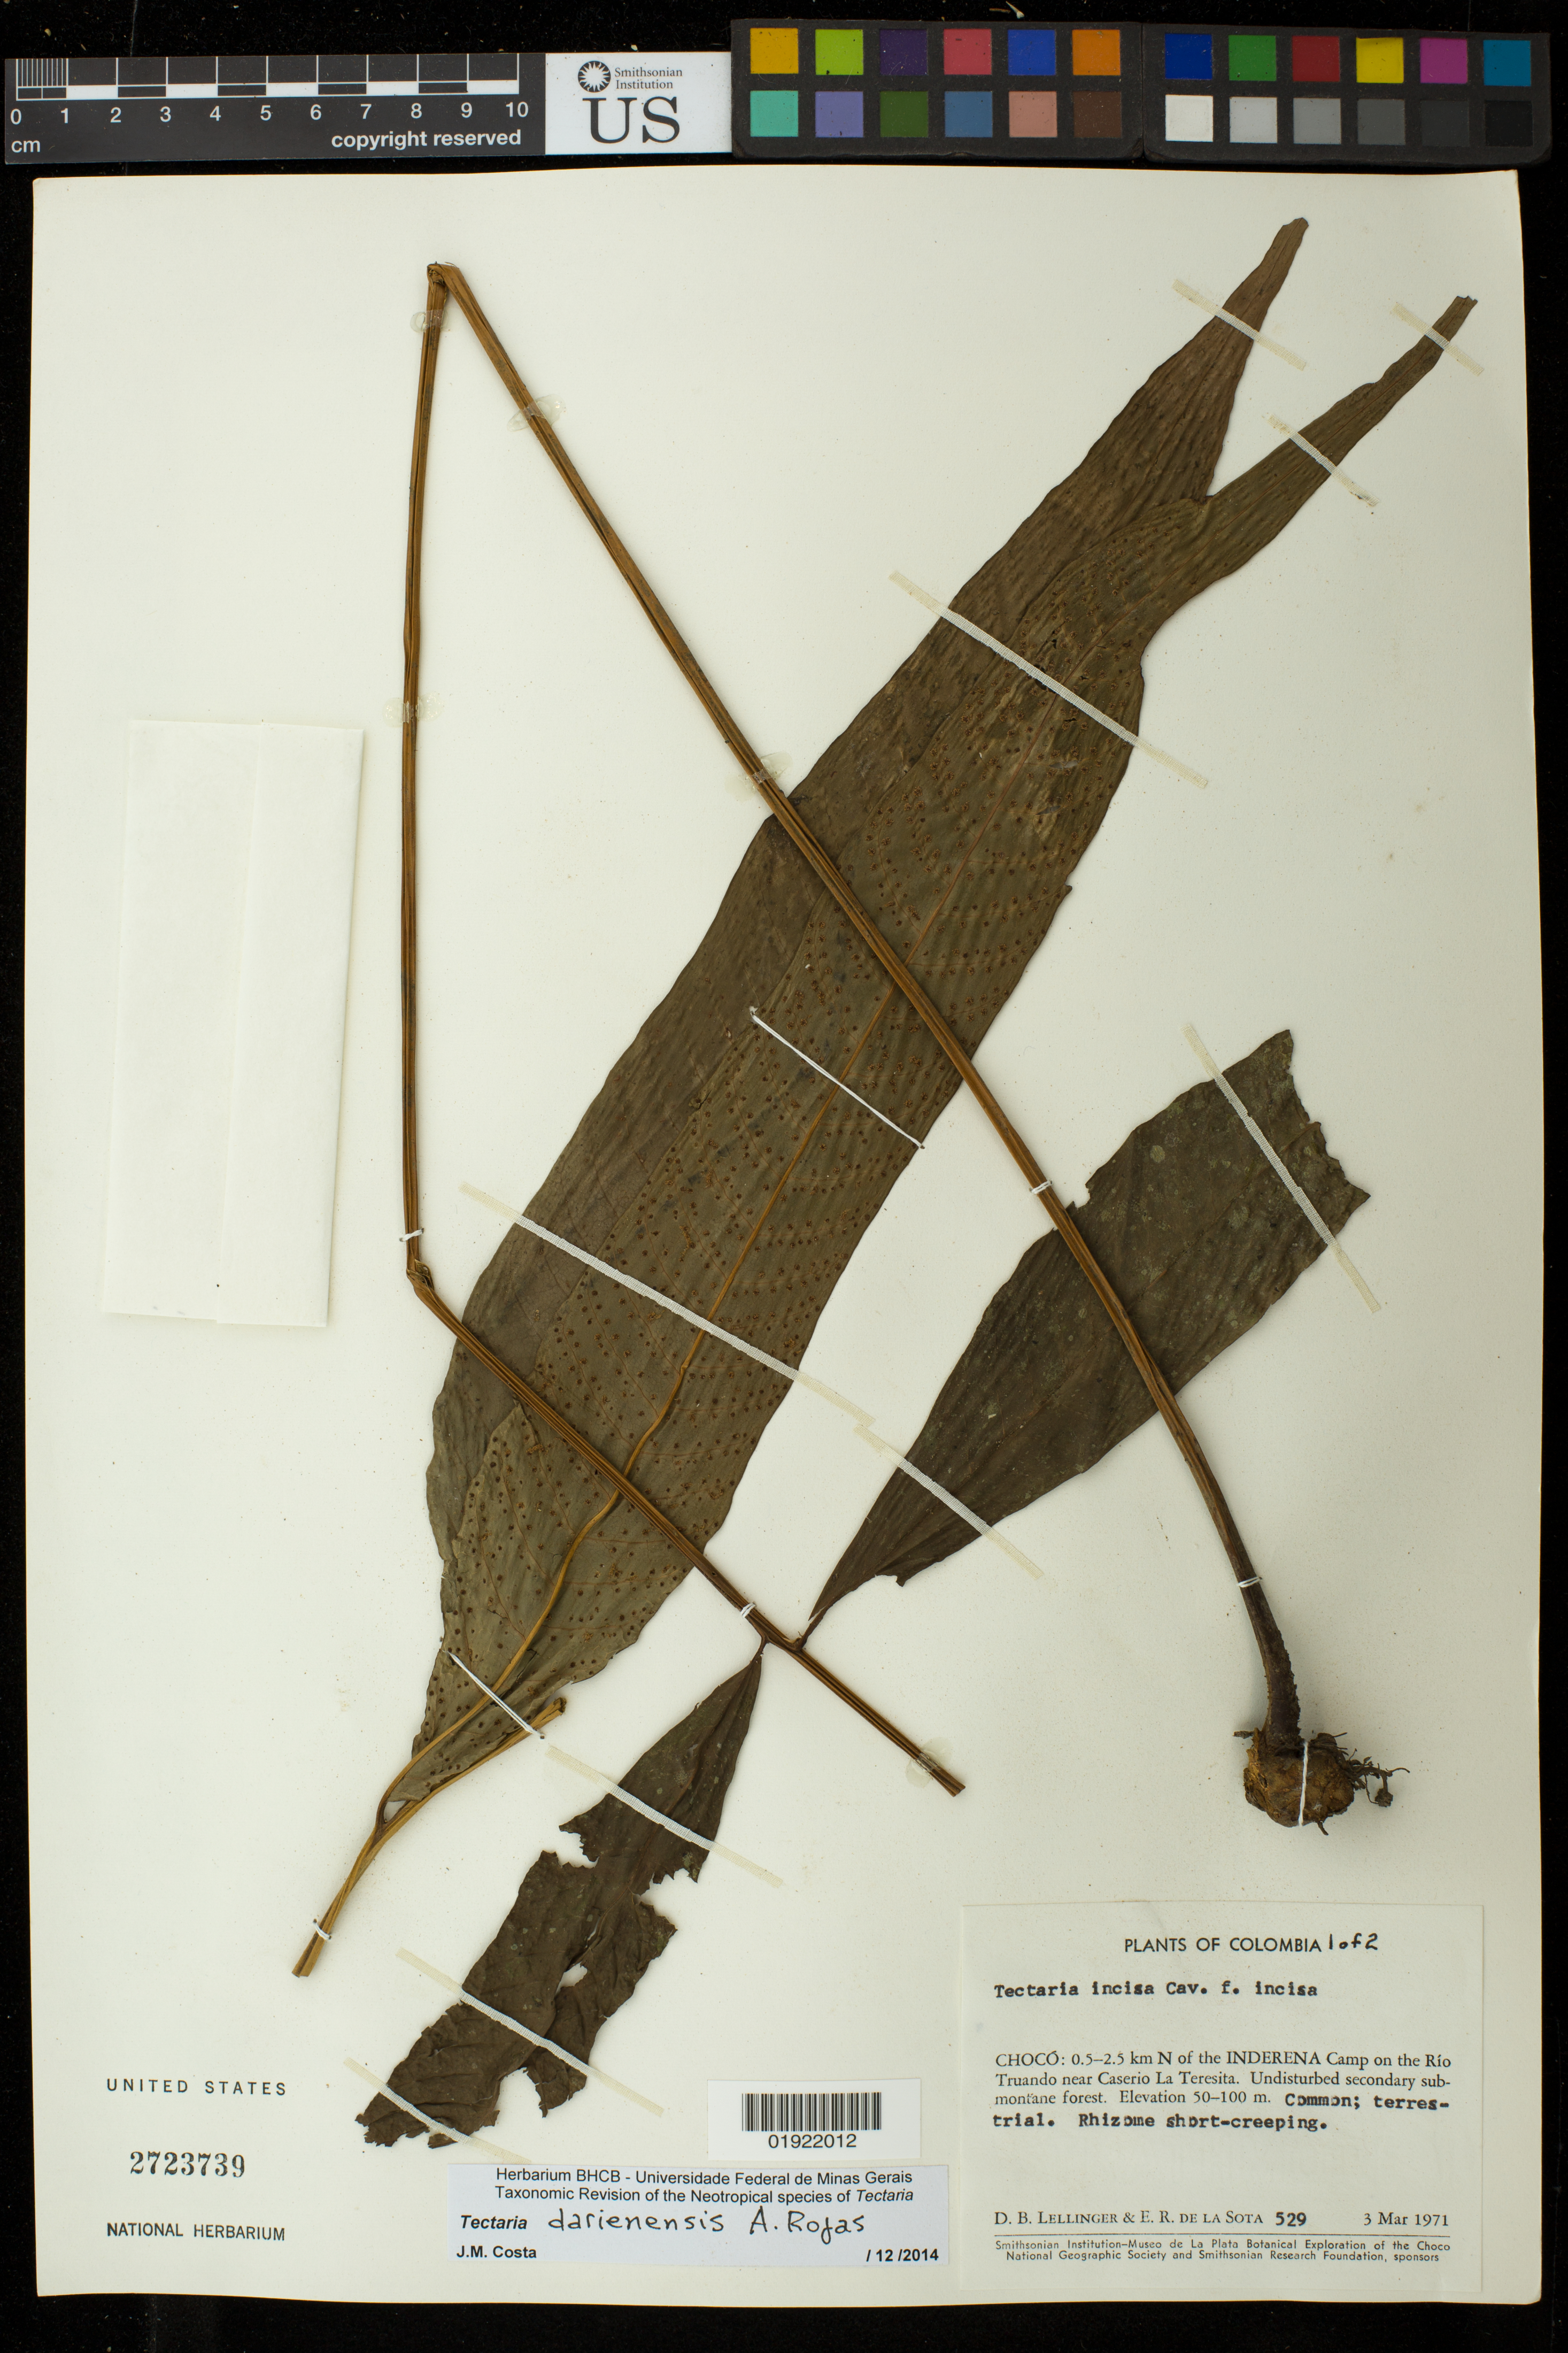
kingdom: Plantae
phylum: Tracheophyta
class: Polypodiopsida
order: Polypodiales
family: Tectariaceae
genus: Tectaria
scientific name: Tectaria darienensis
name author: A. Rojas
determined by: Costa, J. M.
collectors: D. B. Lellinger & E. R. de la Sota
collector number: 529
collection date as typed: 3 Mar 1971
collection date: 1971-03-03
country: Colombia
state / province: Choco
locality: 0.5-2.5 km N of the Inderena Camp on the Rio Truando near Caserio La Teresita.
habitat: undisturbed secondary submontane forest.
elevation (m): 50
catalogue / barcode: US 2723739